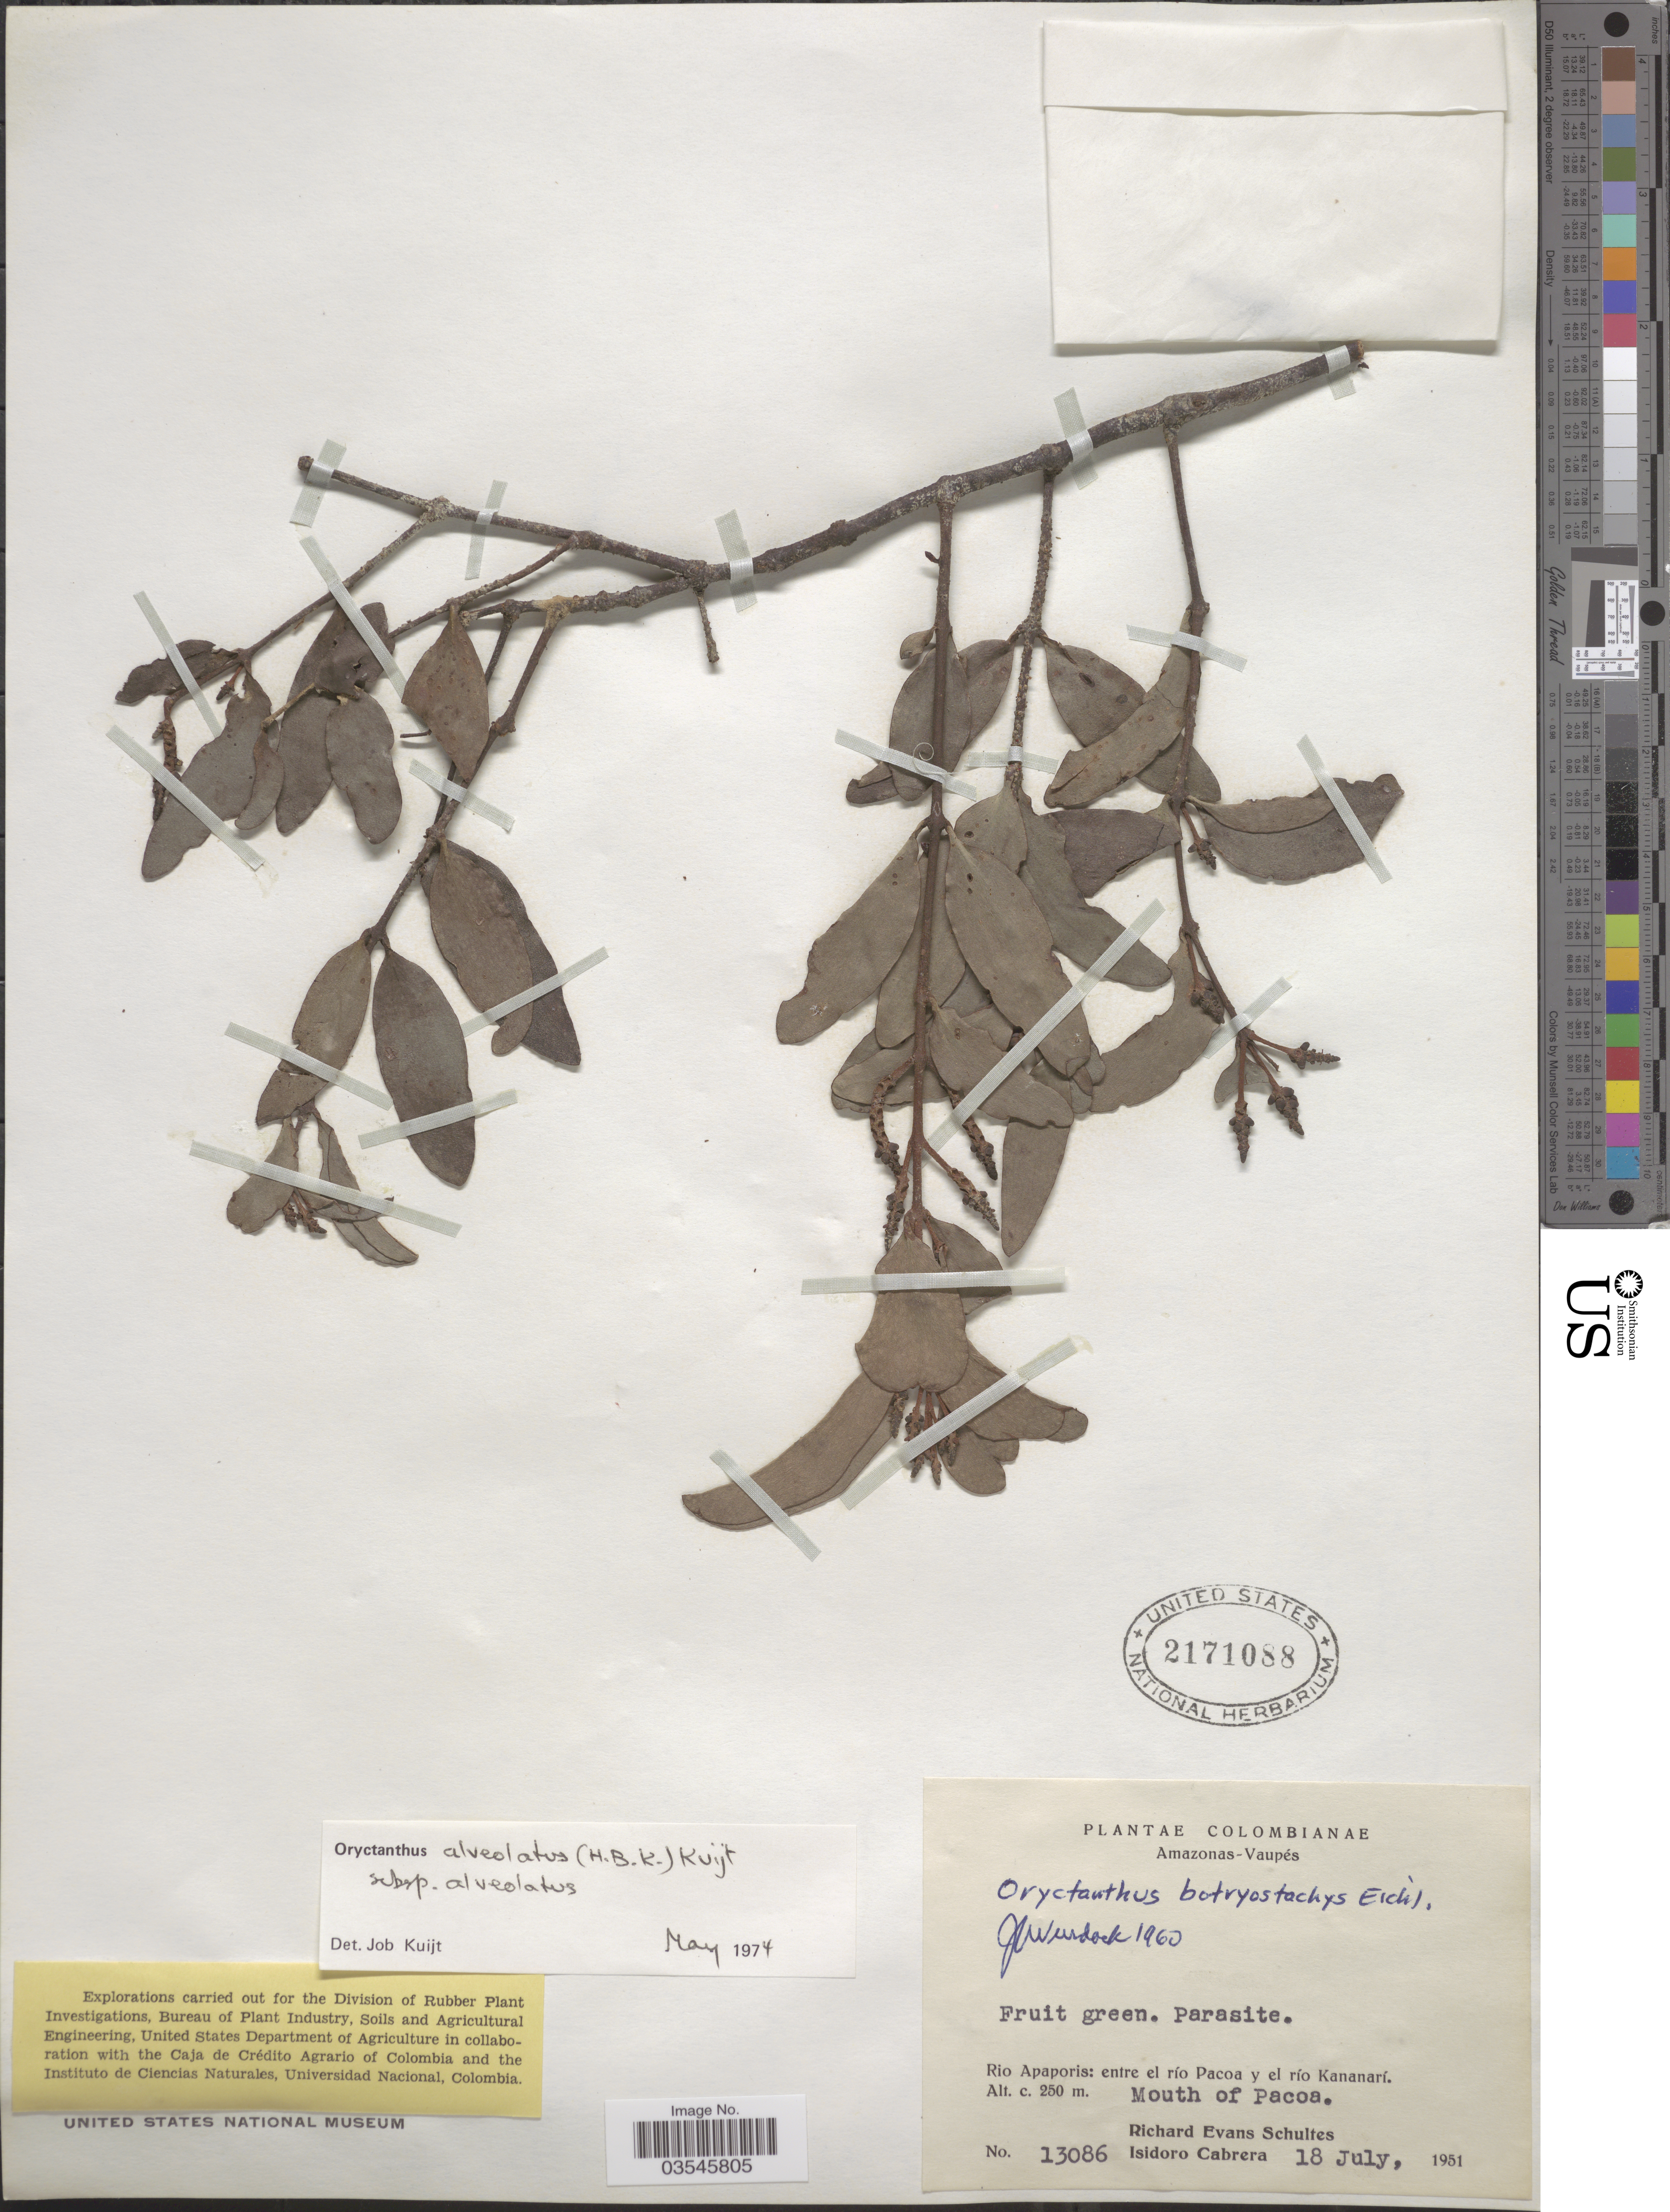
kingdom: Plantae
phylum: Tracheophyta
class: Magnoliopsida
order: Santalales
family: Loranthaceae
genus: Oryctanthus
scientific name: Oryctanthus alveolatus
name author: (Kunth) Kuijt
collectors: R. E. Schultes & I. Cabrera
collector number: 13086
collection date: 1951-07-18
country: Colombia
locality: Amazonas-Vaupés. Rio Apaporis: entre el río Pacoa y el río Kananarí. Mouth of Pacoa.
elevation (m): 250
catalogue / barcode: US 2171088